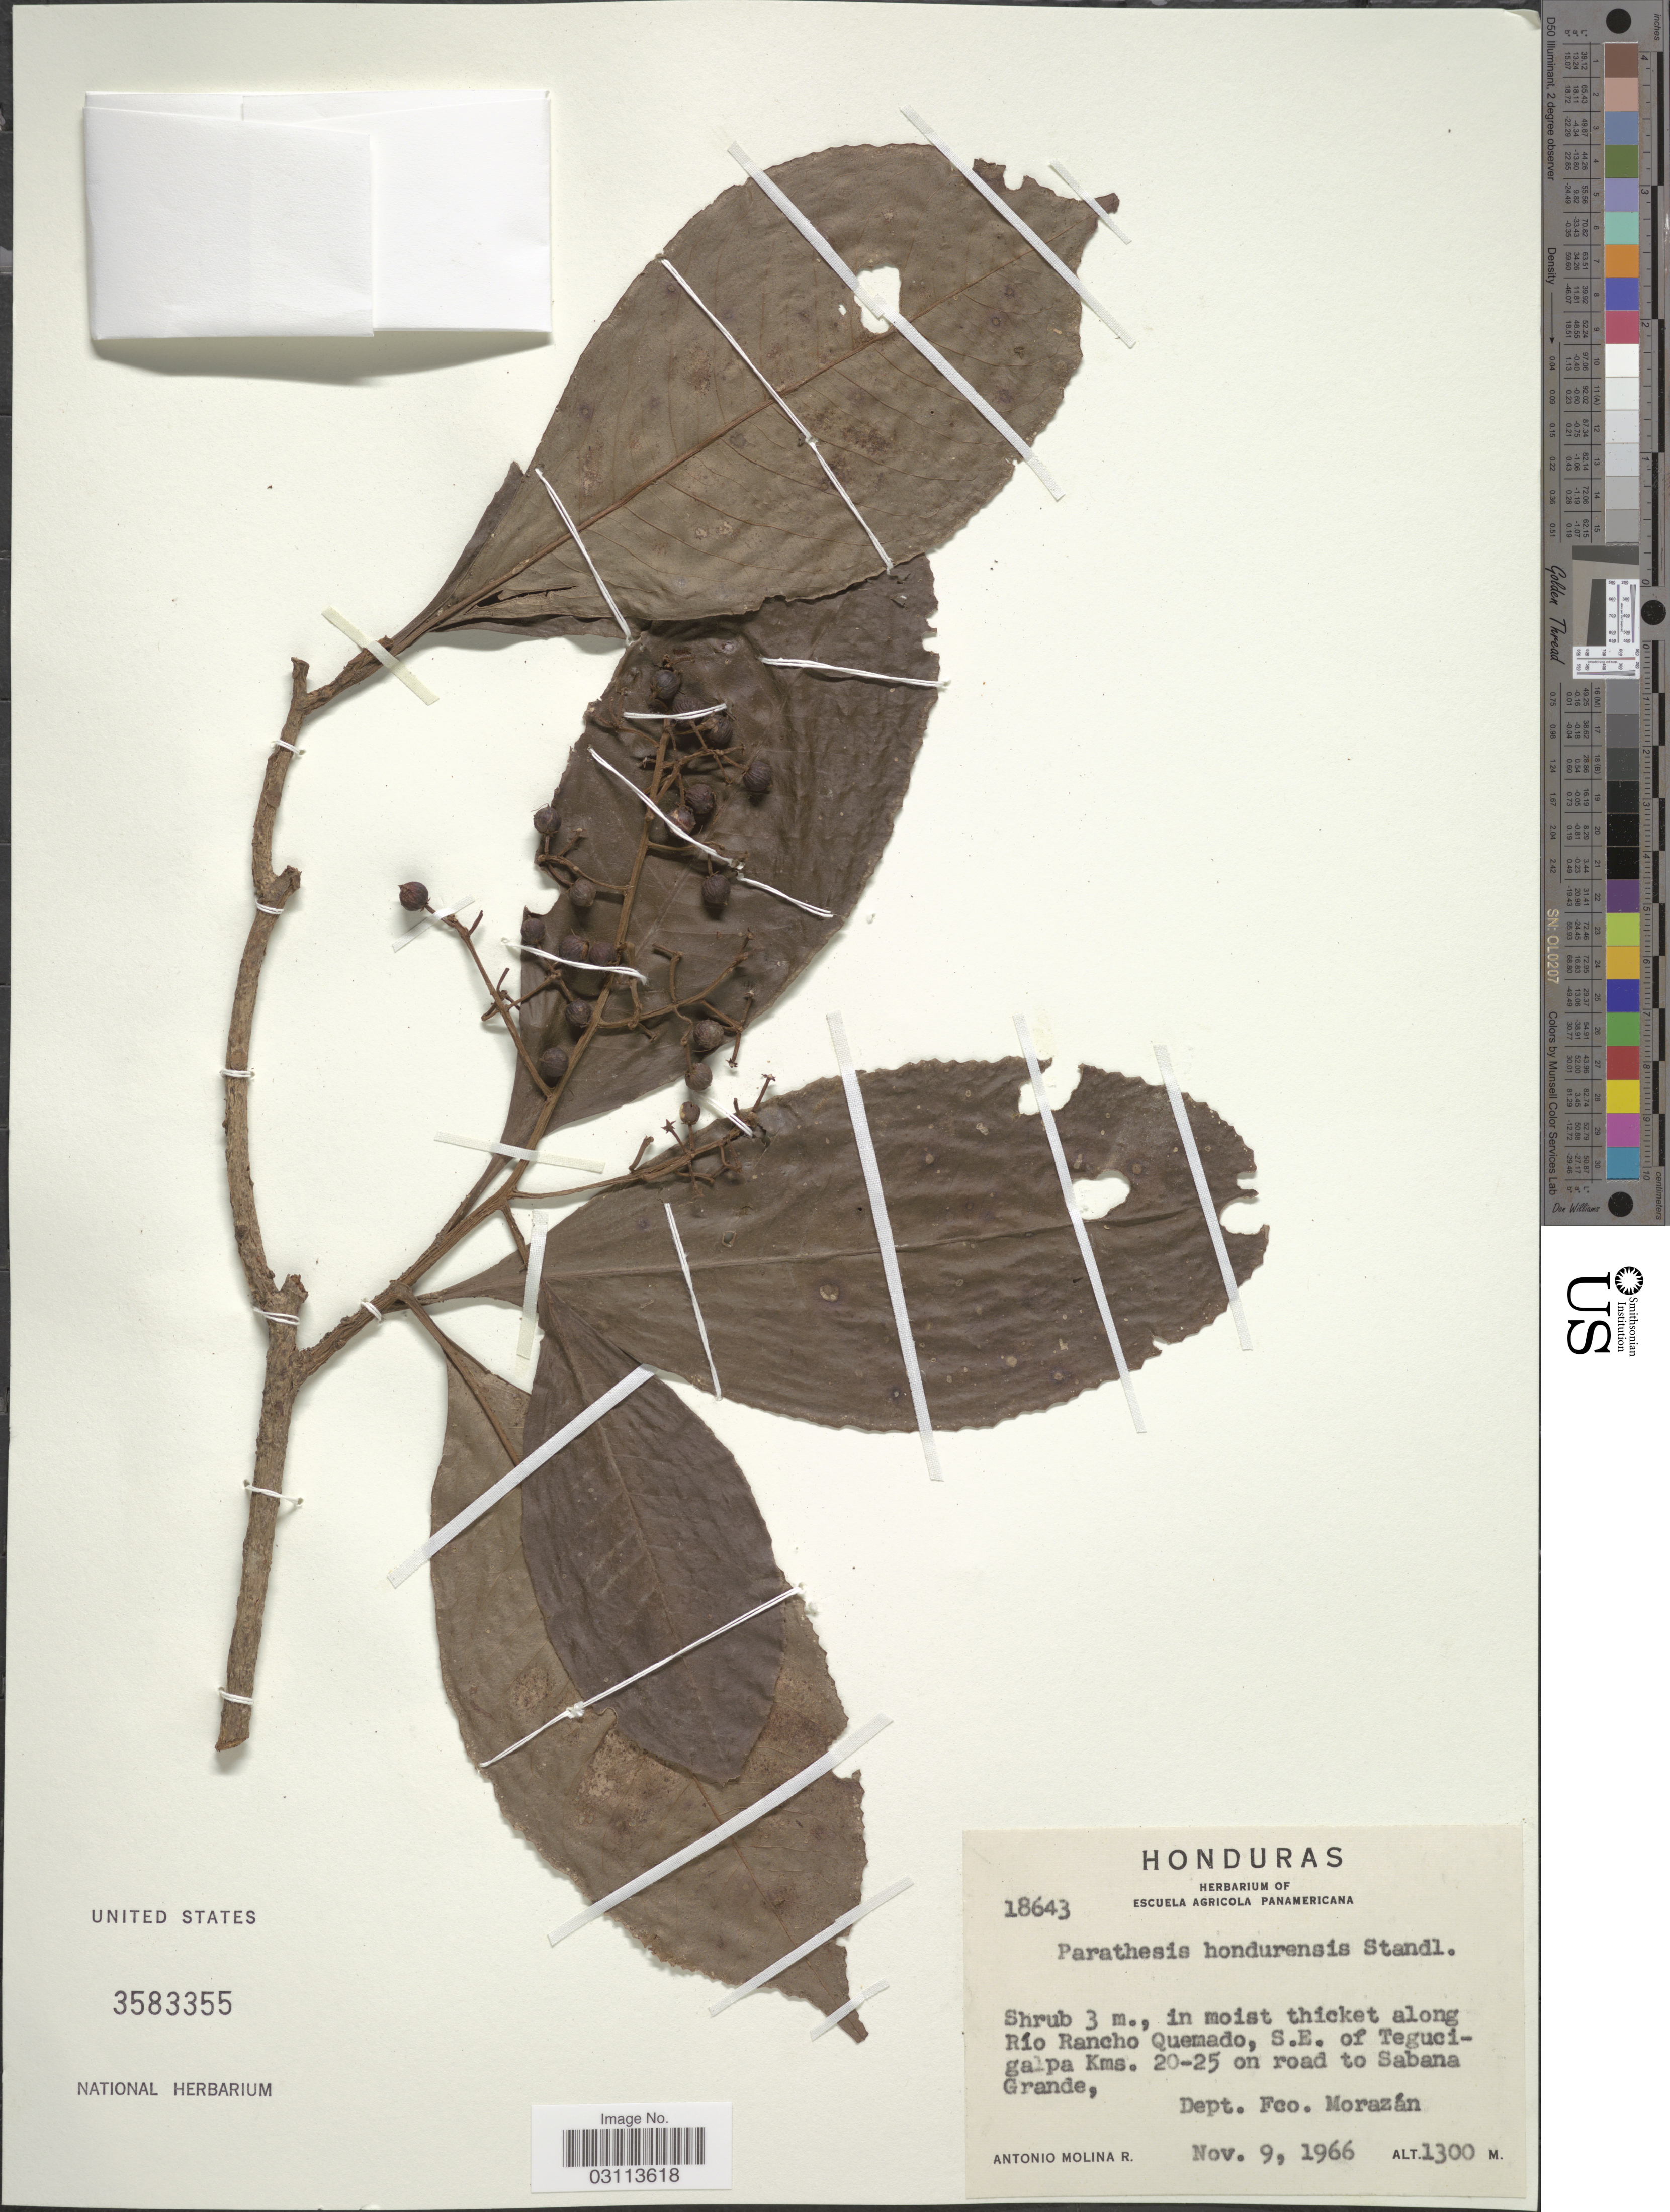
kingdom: Plantae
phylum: Tracheophyta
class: Magnoliopsida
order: Ericales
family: Primulaceae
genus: Parathesis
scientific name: Parathesis hondurensis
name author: Standl.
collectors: A. Molina R.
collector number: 18643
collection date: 1966-11-09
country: Honduras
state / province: Fco. Morazán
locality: In moist thicket along Río Rancho Quemado, S.E. of Tegucigalpa Kms. 20-25 on road to Sabana Grande, Dept. Fco. Morazán.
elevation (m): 1300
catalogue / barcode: US 3583355